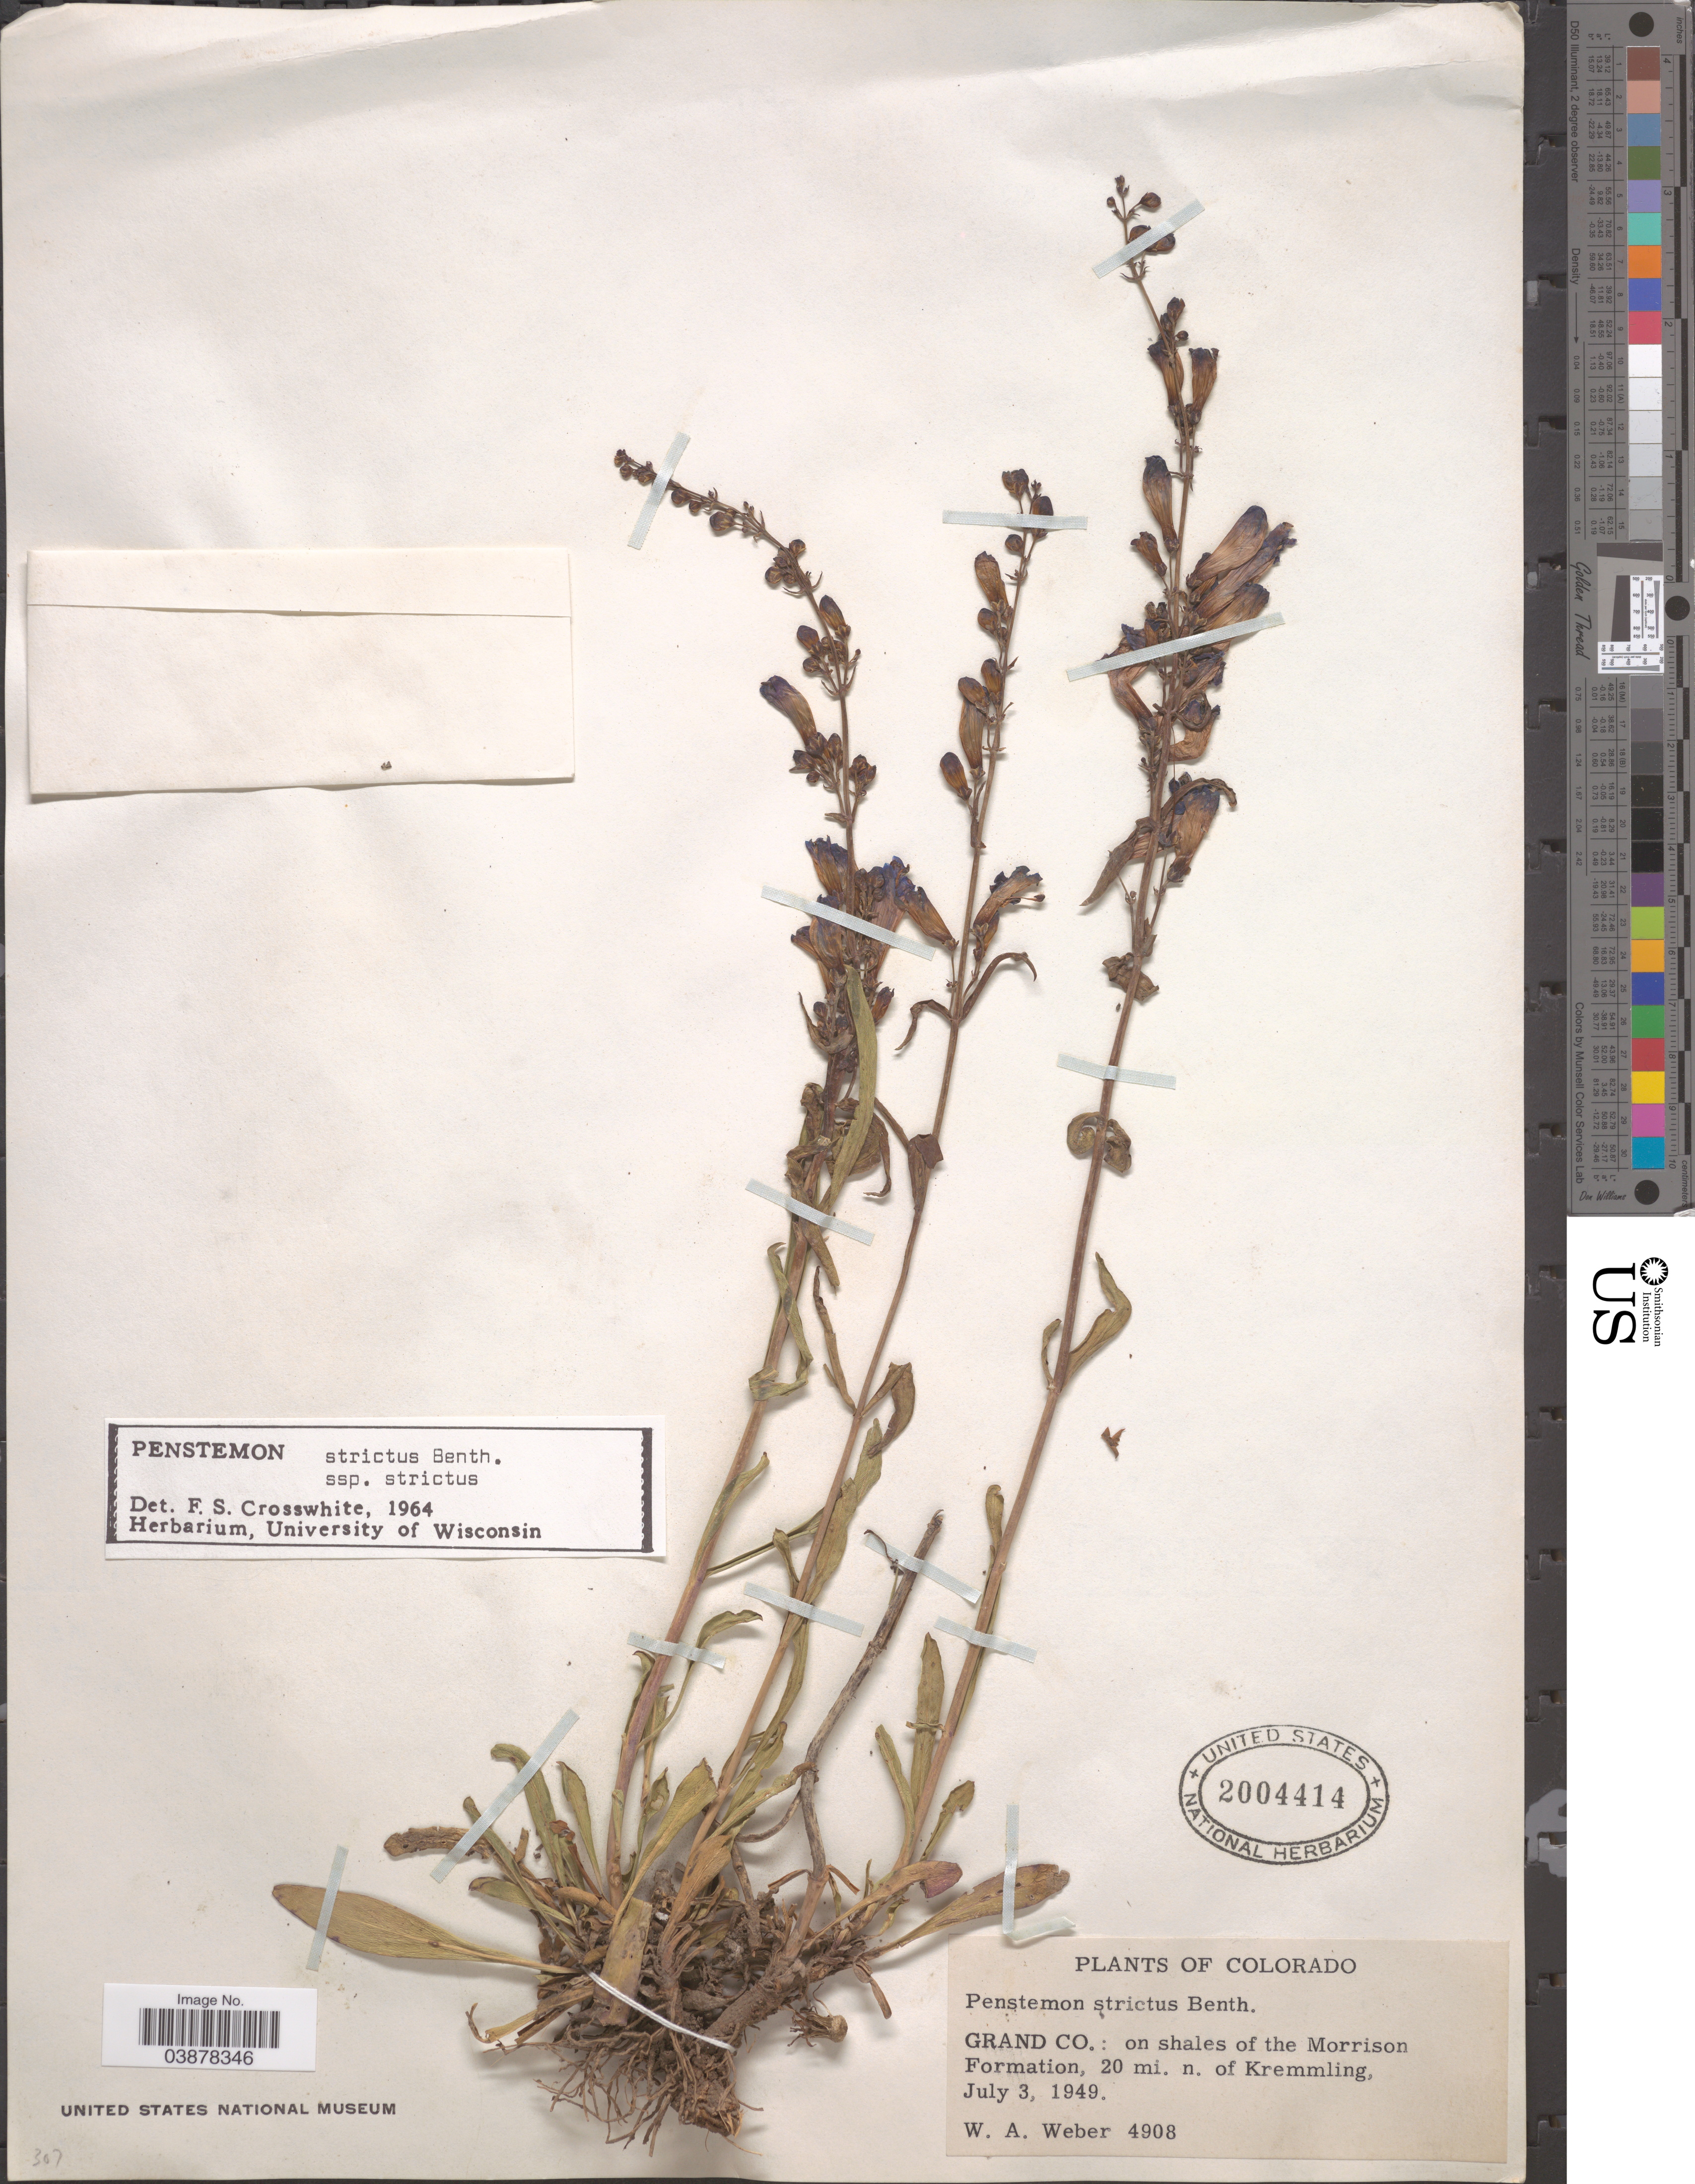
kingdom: Plantae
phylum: Tracheophyta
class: Magnoliopsida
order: Lamiales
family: Plantaginaceae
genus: Penstemon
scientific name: Penstemon strictus subsp. strictus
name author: Benth.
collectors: W. A. Weber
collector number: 4908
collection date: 1949-07-03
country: United States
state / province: Colorado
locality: Grand Co.: on shales of the Morrison Formation, 20 mi. n. of Kremmling.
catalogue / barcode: US 2004414